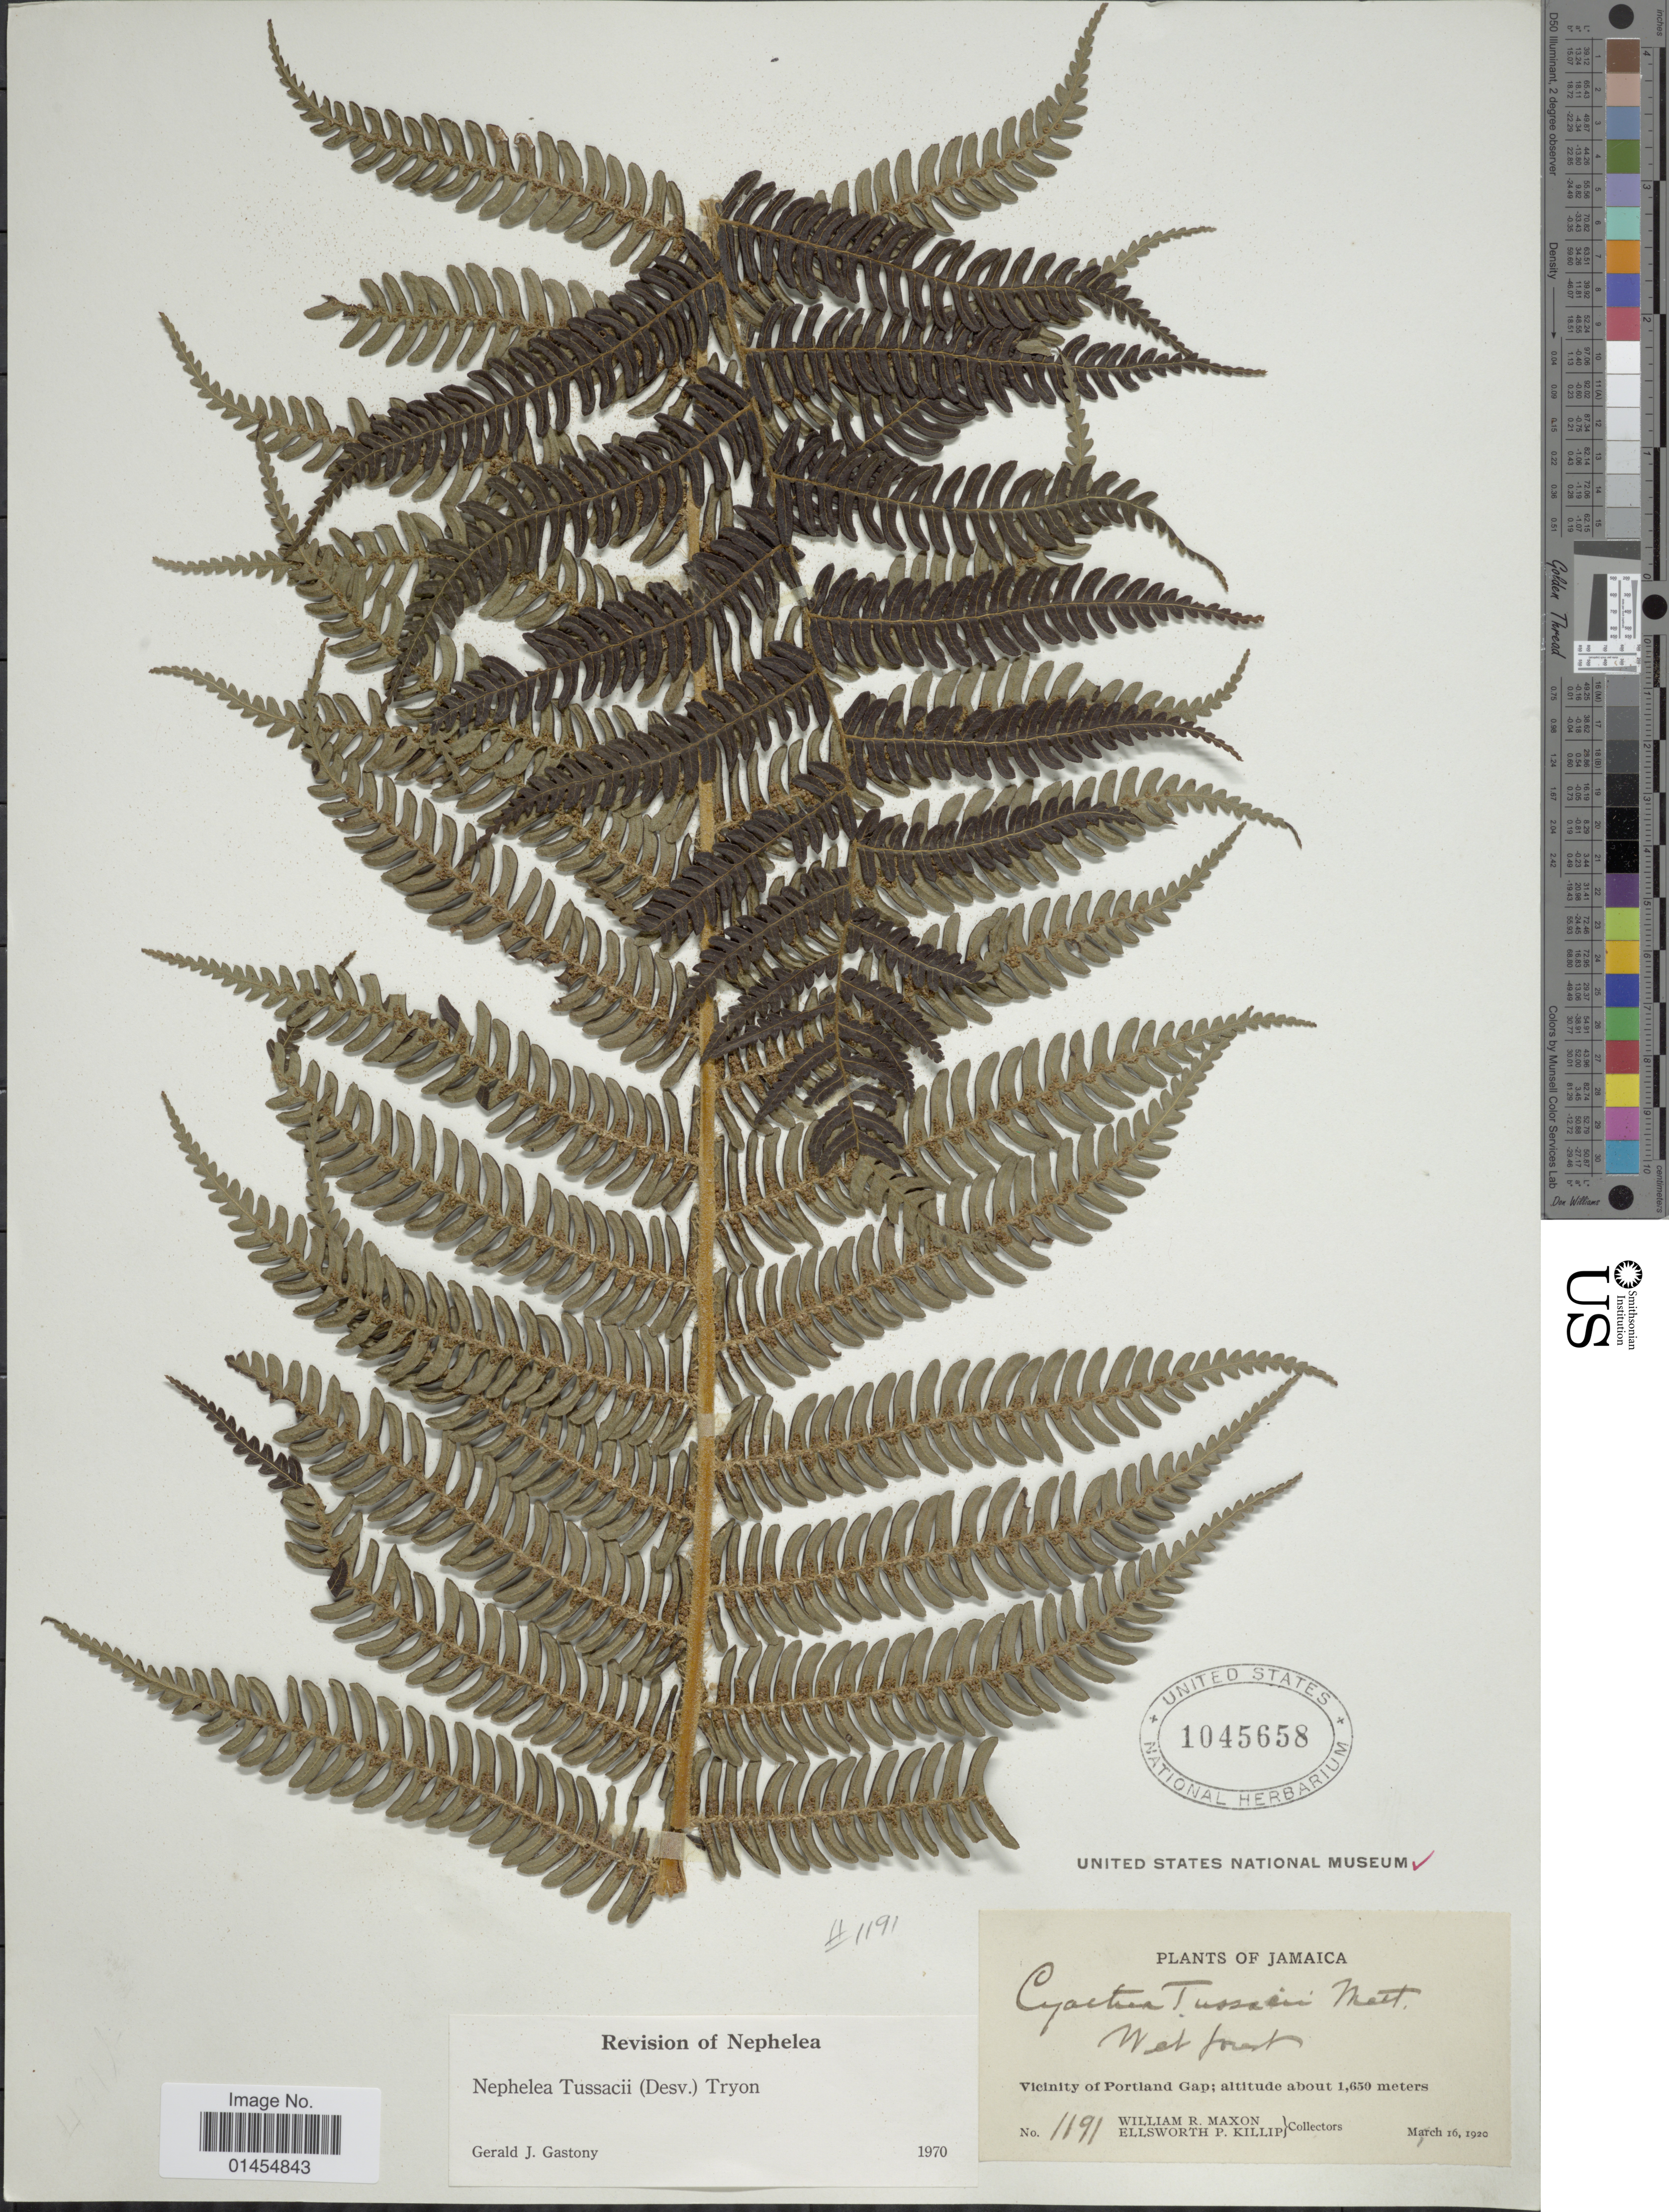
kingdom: Plantae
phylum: Tracheophyta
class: Polypodiopsida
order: Cyatheales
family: Cyatheaceae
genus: Alsophila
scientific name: Alsophila tussacii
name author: (Desv.) D.S. Conant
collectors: W. R. Maxon & E. P. Killip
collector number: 1191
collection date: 1920-03-16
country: Jamaica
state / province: Portland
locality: Vicinity of Portland Gap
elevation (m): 1650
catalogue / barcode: US 1045658